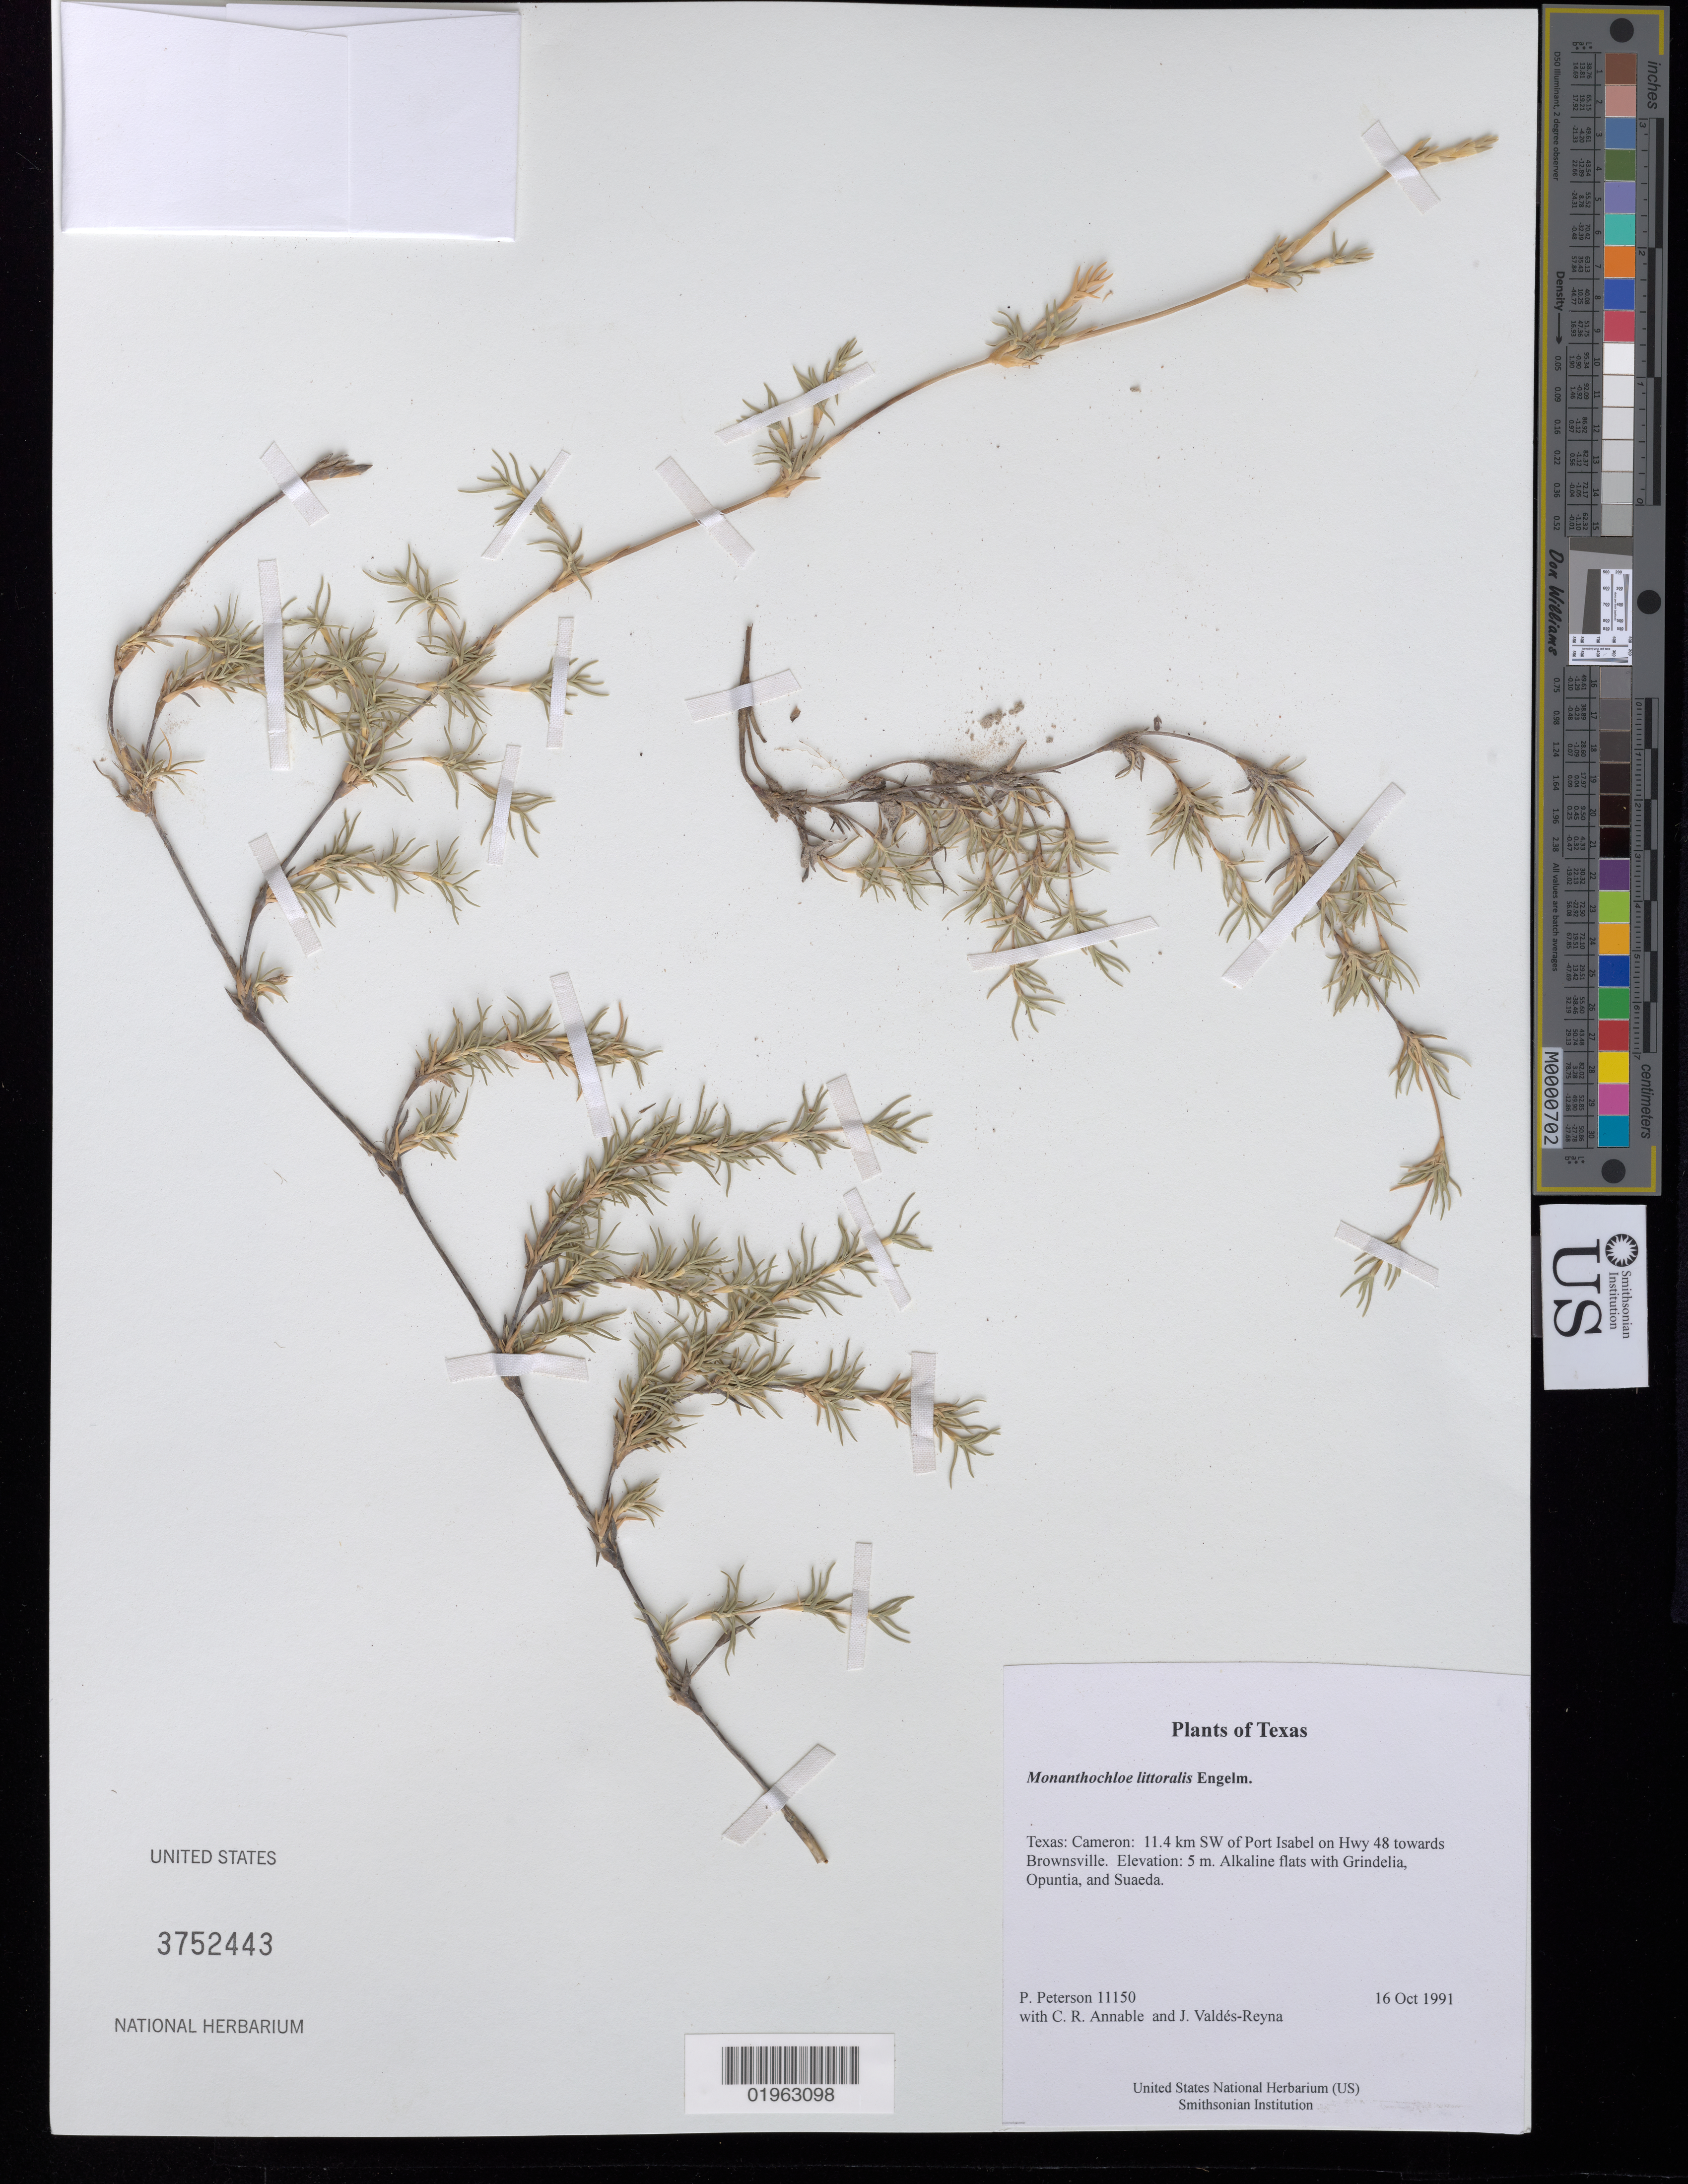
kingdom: Plantae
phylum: Tracheophyta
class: Liliopsida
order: Poales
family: Poaceae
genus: Monanthochloe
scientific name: Monanthochloe littoralis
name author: Engelm.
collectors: P. M. Peterson, C. R. Annable & J. Valdés-Reyna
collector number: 11150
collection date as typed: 16 Oct 1991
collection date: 1991-10-16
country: United States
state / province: Texas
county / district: Cameron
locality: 11.4 km SW of Port Isabel on Hwy 48 towards Brownsville.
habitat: Alkaline flats with Grindelia, Opuntia, and Suaeda.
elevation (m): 5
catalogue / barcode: US 3752443